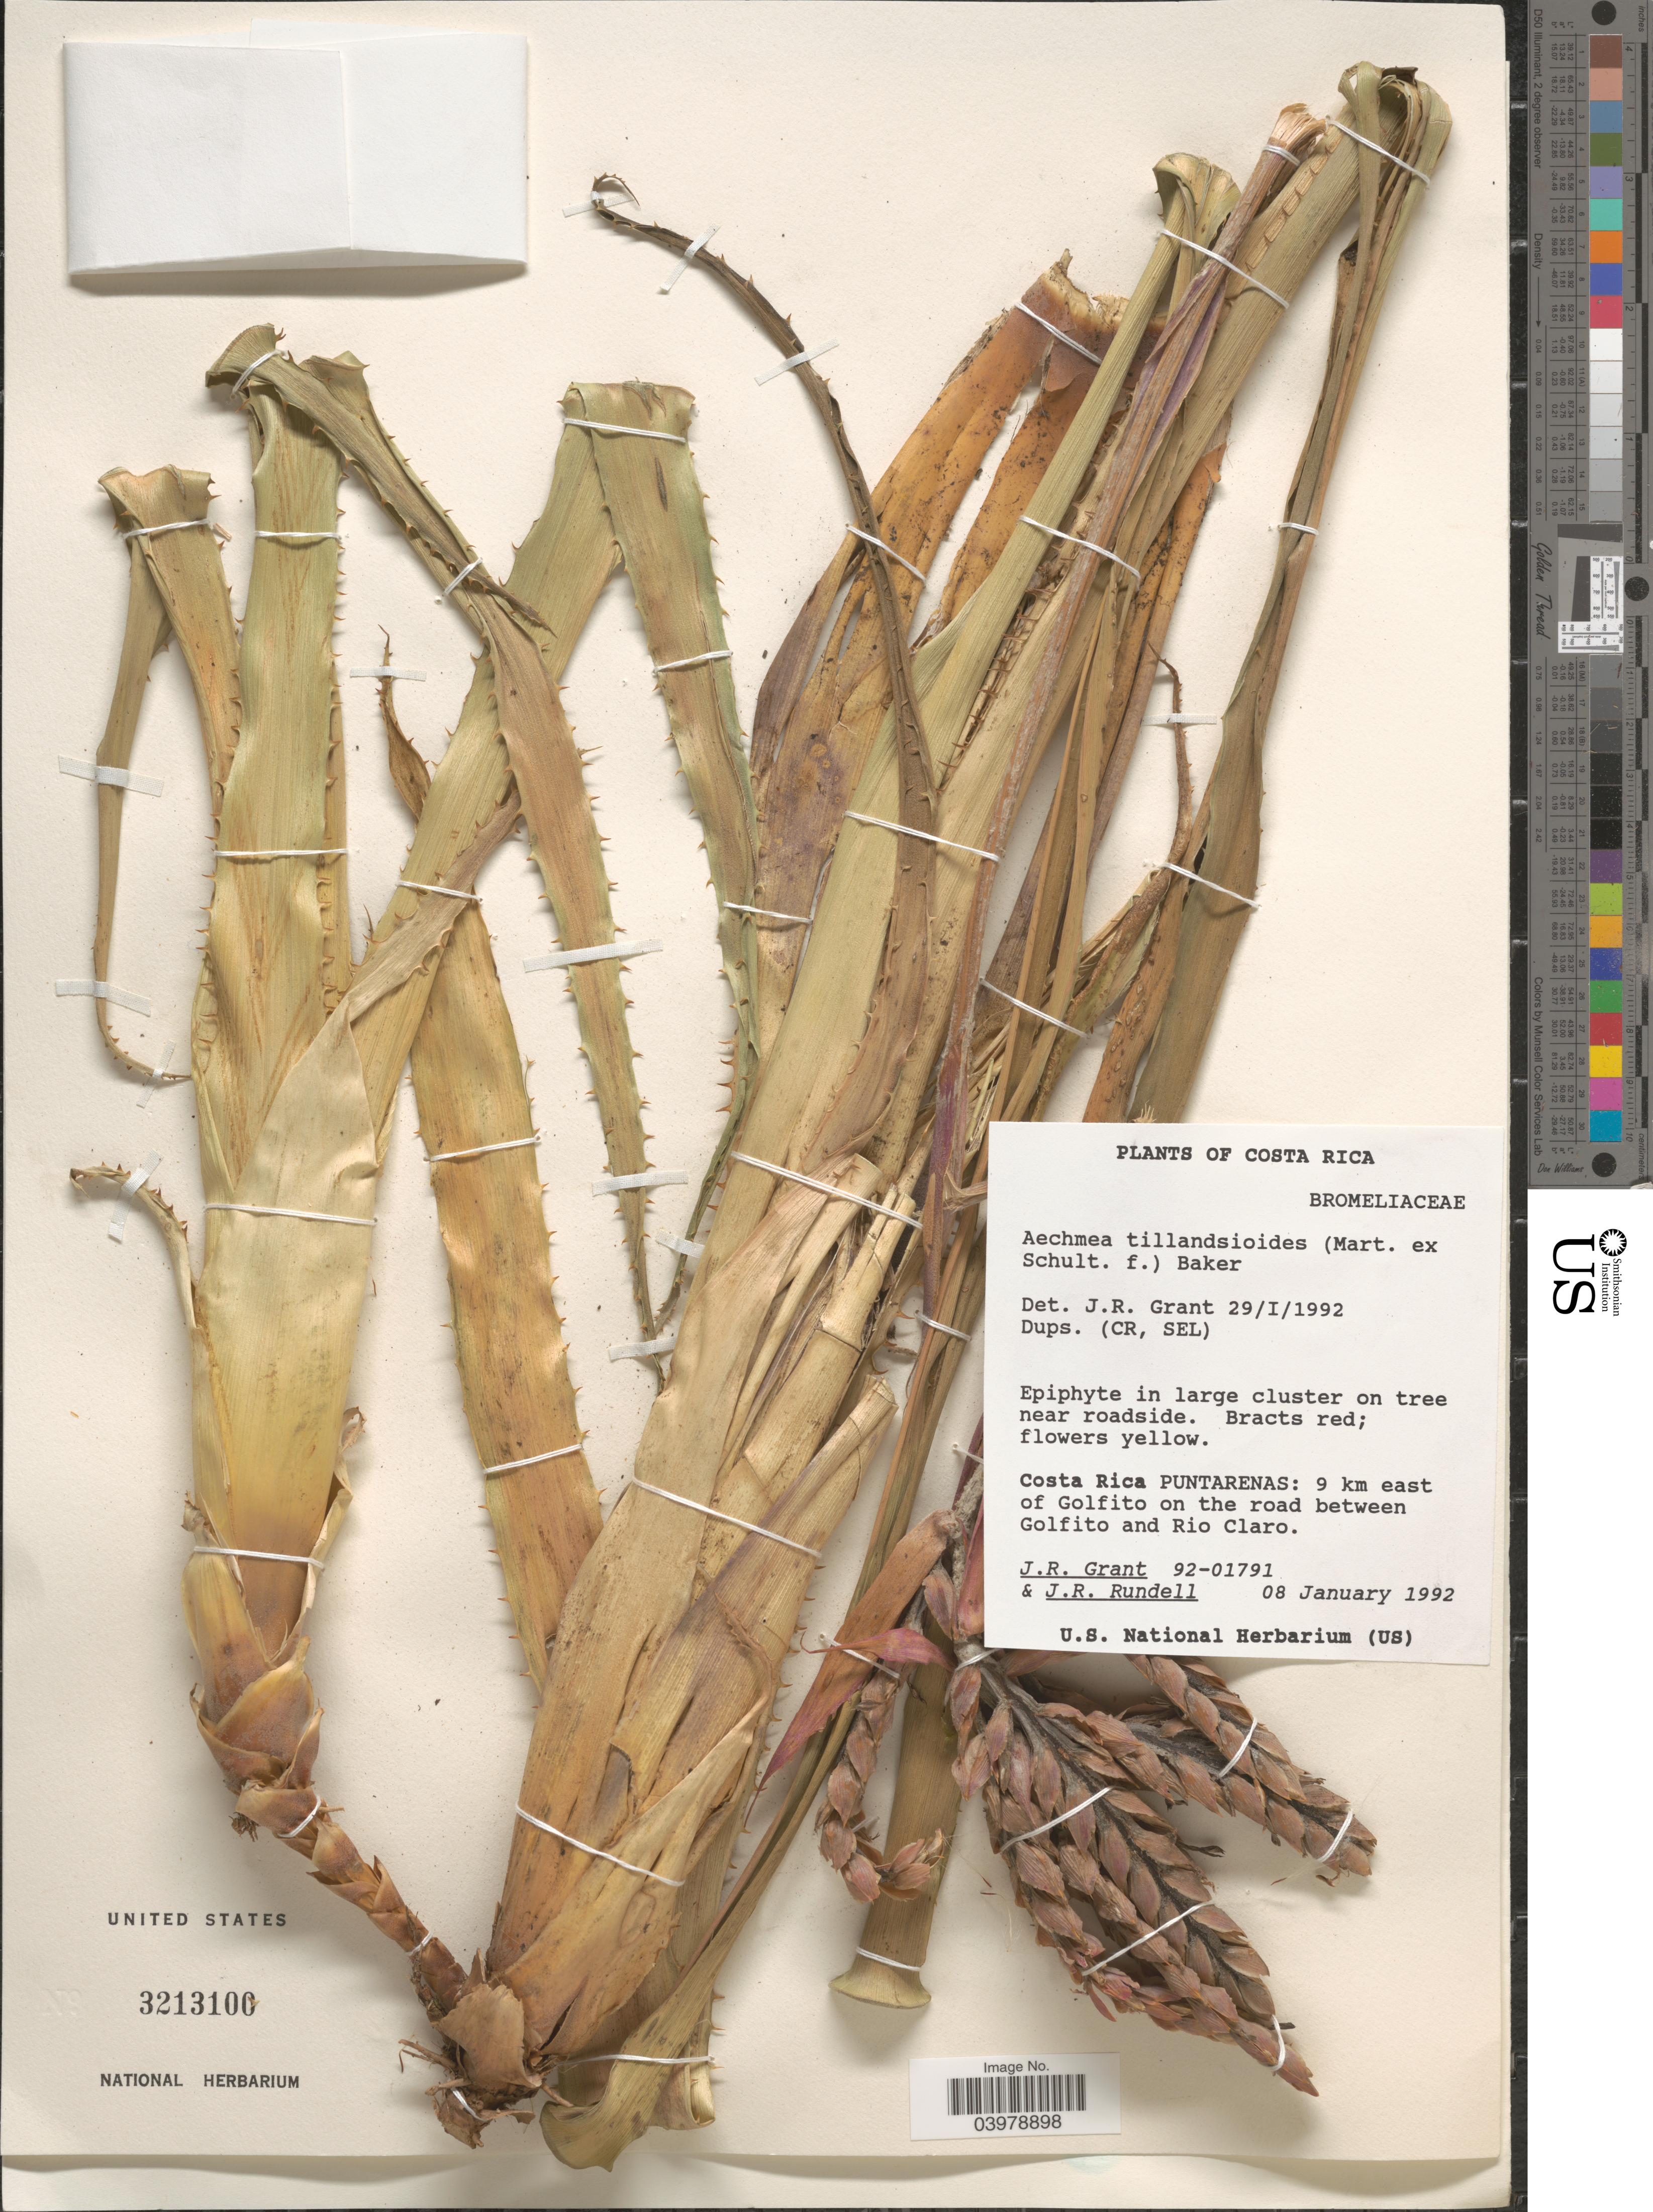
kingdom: Plantae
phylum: Tracheophyta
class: Liliopsida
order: Poales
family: Bromeliaceae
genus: Aechmea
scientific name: Aechmea tillandsioides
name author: (Mart. ex Schult. & Schult. f.) Baker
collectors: J. Grant & J. R. Rundell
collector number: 92-01791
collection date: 1992-01-08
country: Costa Rica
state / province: Puntarenas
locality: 9 km east of Golfito on the road between Golfito and Rio Claro.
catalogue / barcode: US 3213100